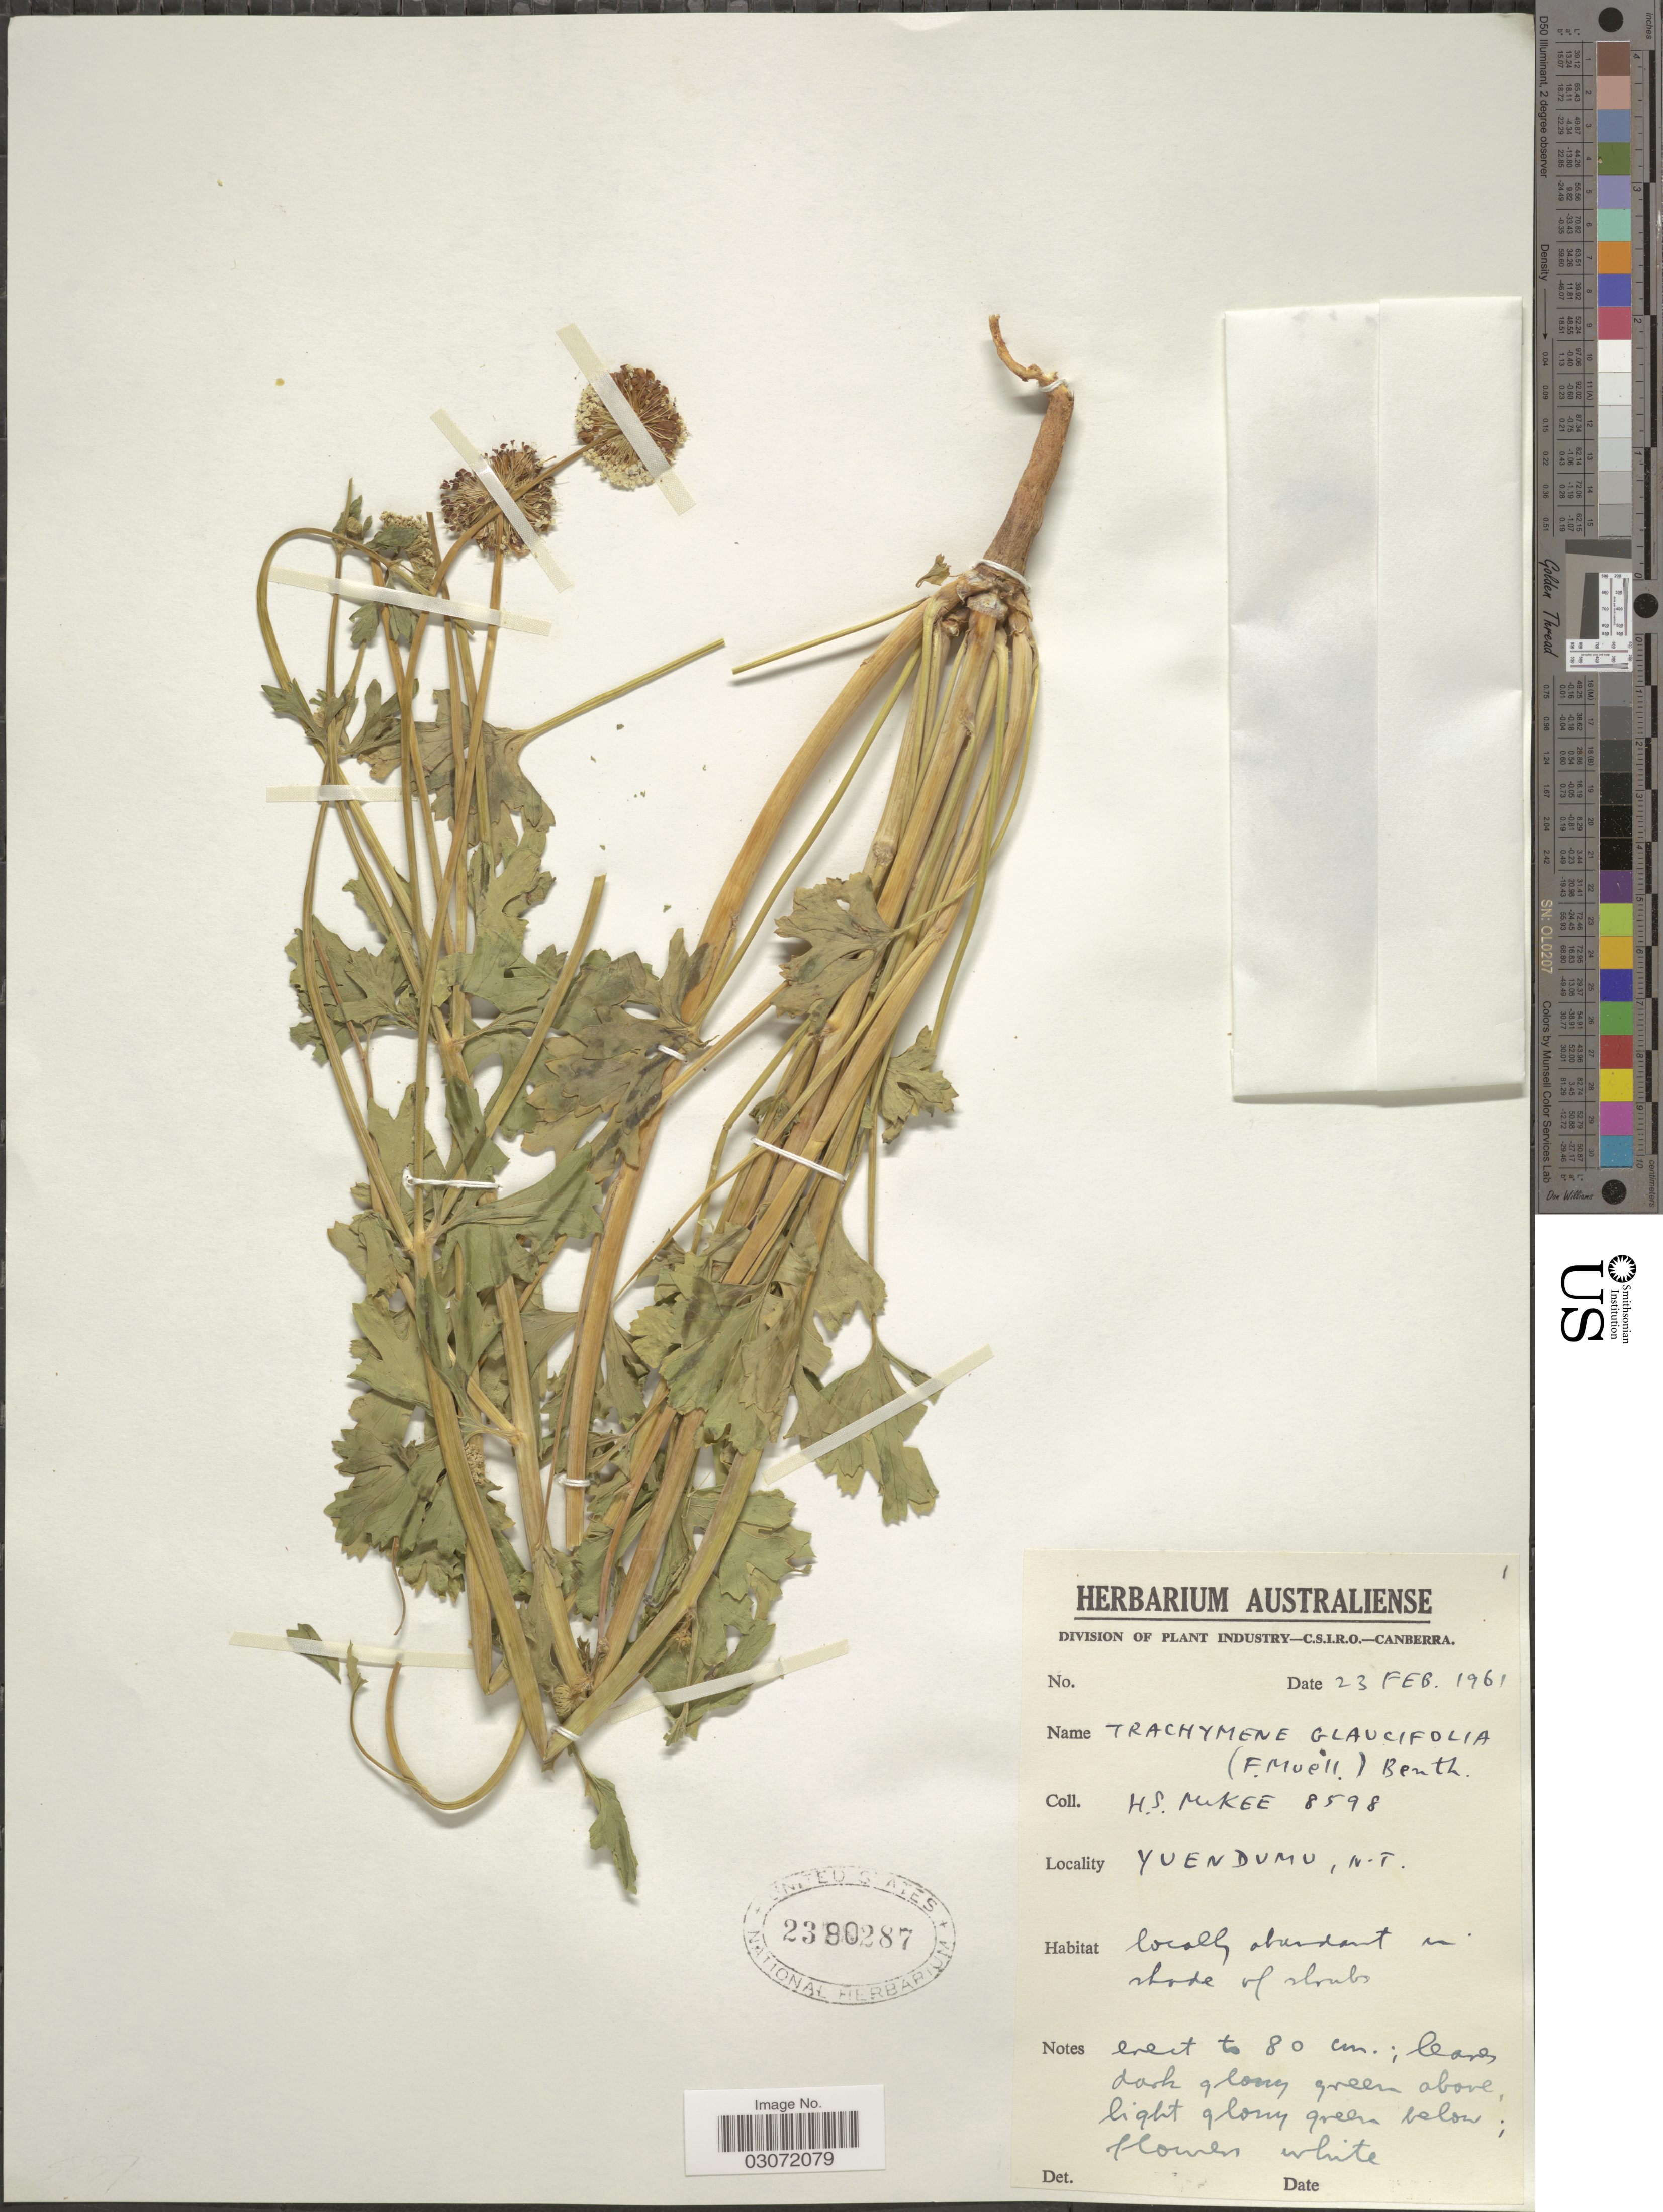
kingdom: Plantae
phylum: Tracheophyta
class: Magnoliopsida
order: Apiales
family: Araliaceae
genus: Trachymene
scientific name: Trachymene glaucifolia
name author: Benth.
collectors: H. S. McKee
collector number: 8598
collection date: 1961-02-23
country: Australia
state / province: Northern Territory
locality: Yuendumu, N.T.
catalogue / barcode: US 2380287